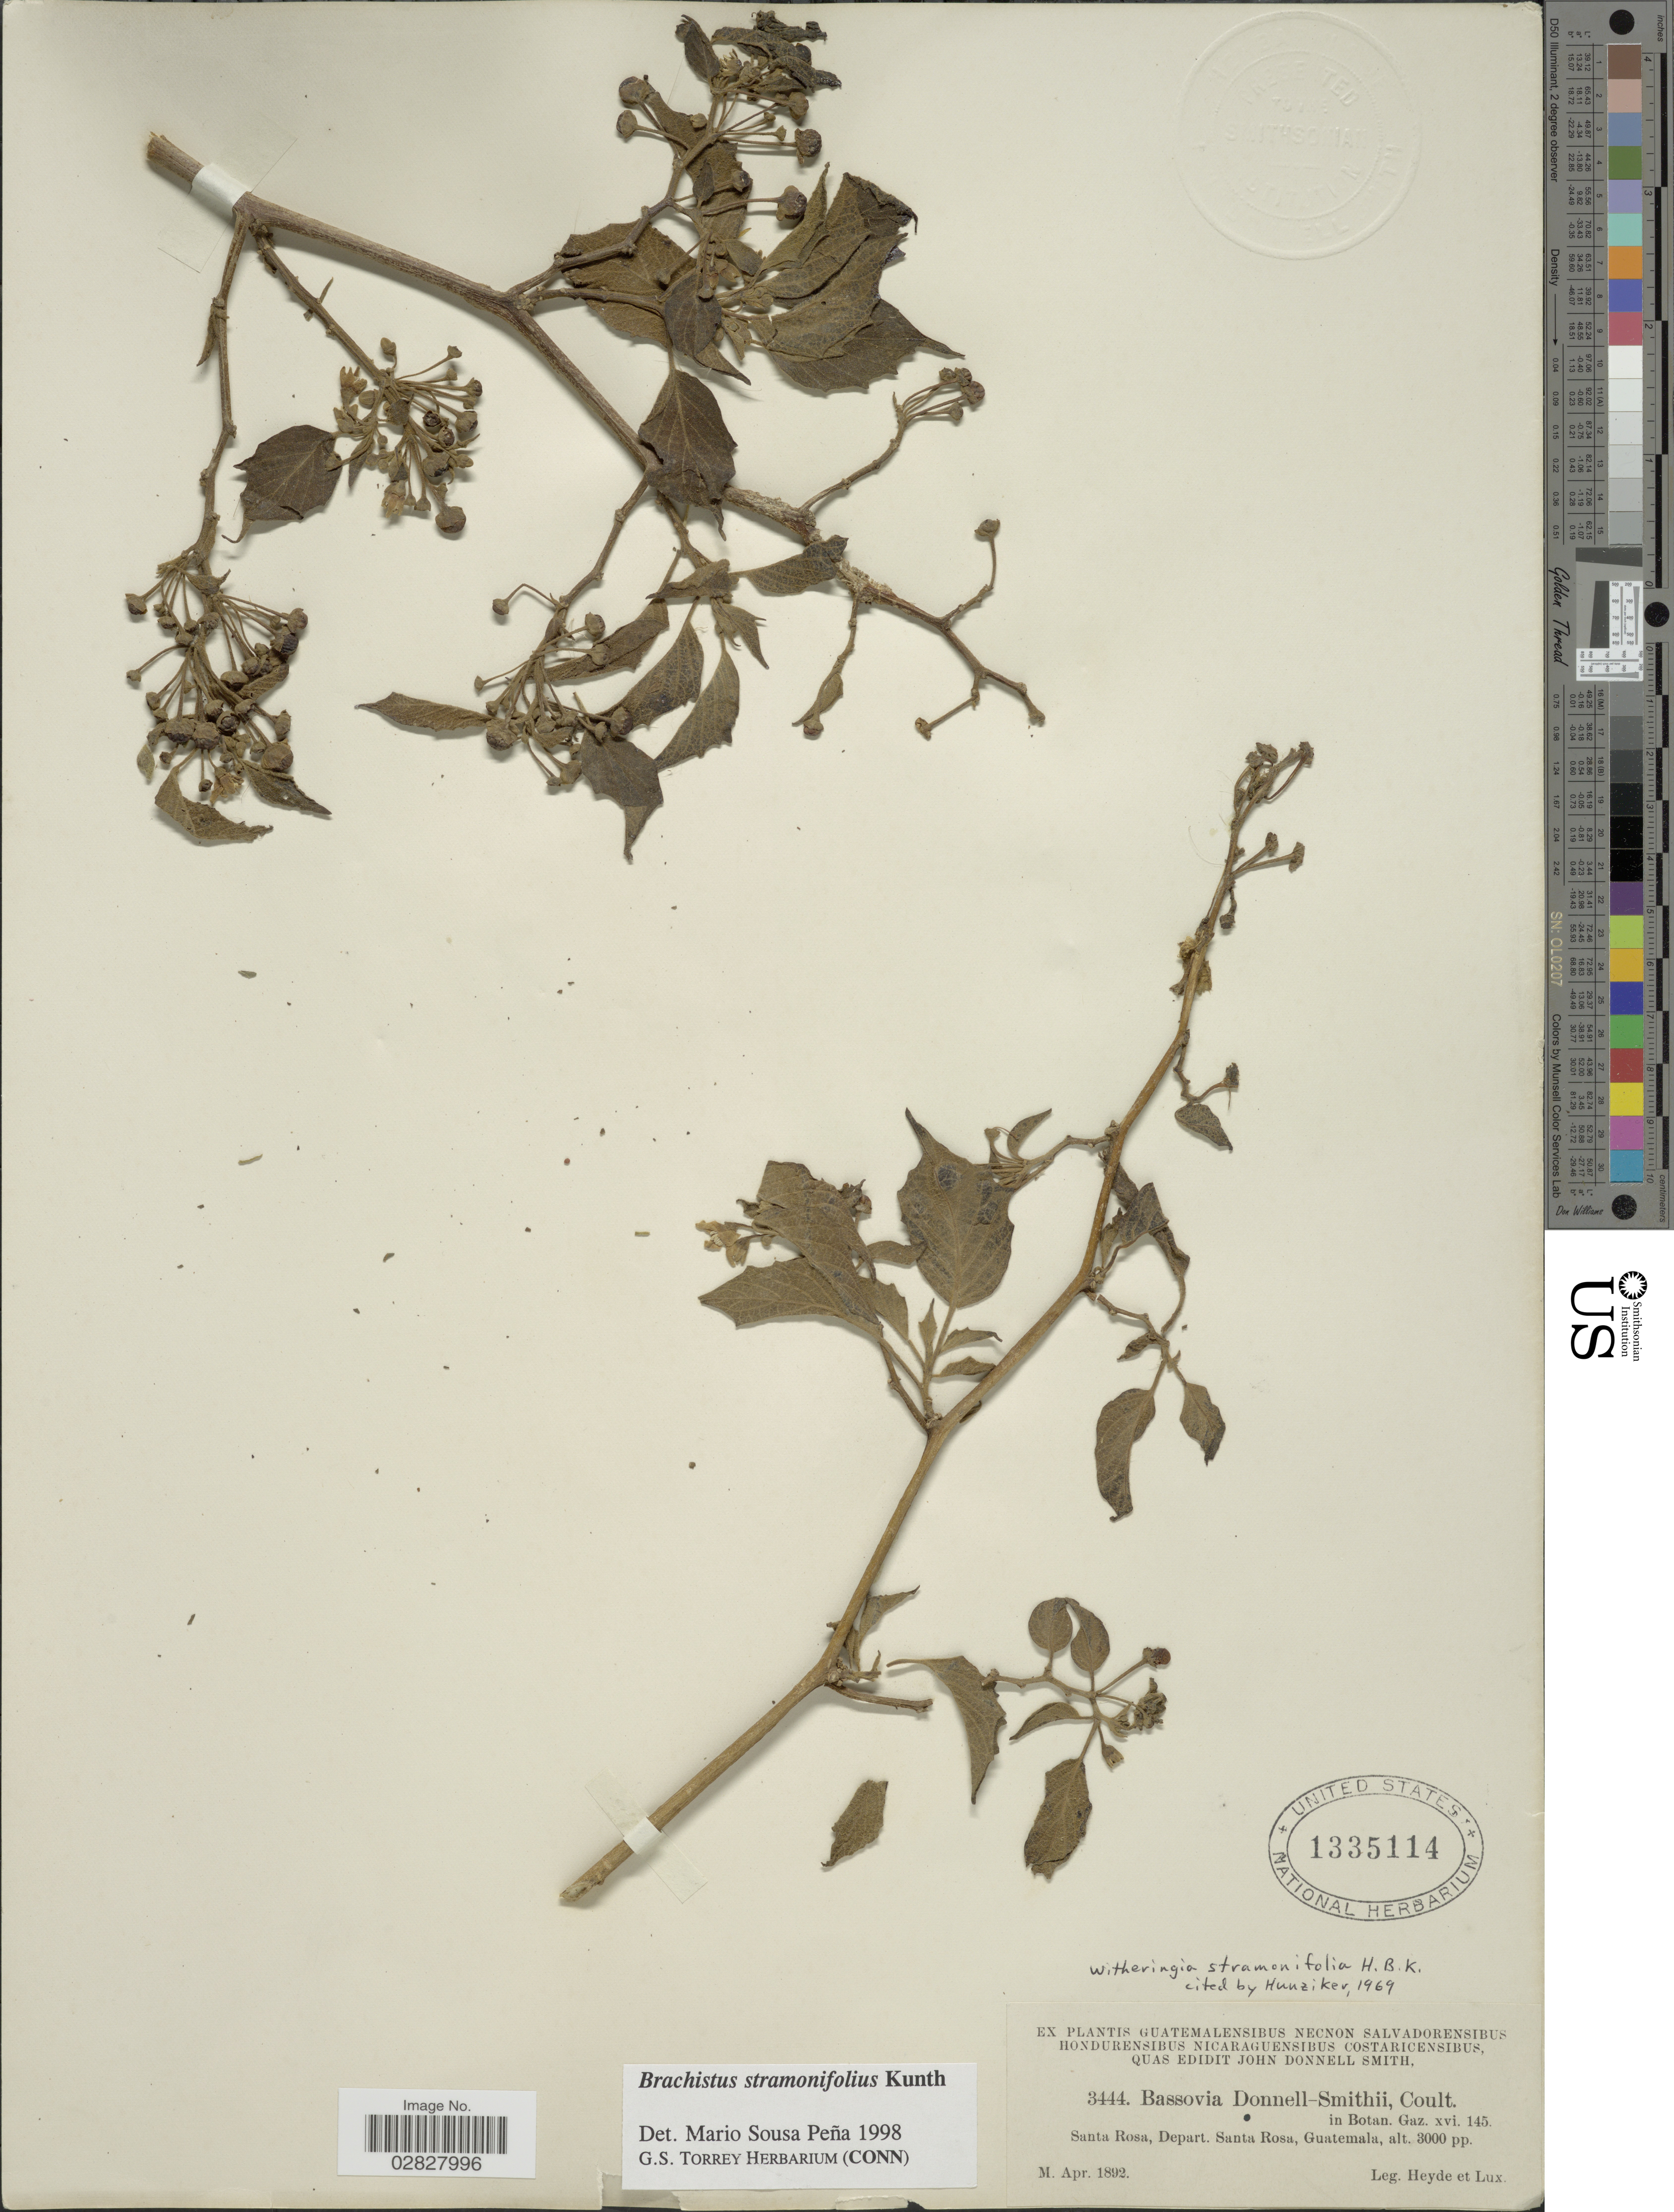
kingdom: Plantae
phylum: Tracheophyta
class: Magnoliopsida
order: Solanales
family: Solanaceae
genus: Brachistus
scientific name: Brachistus stramonifolius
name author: (Kunth) Miers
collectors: Heyde & Lux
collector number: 3444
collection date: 1892-04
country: Guatemala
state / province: Santa Rosa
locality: Dept. Santa Rosa.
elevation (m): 914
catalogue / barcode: US 1335114